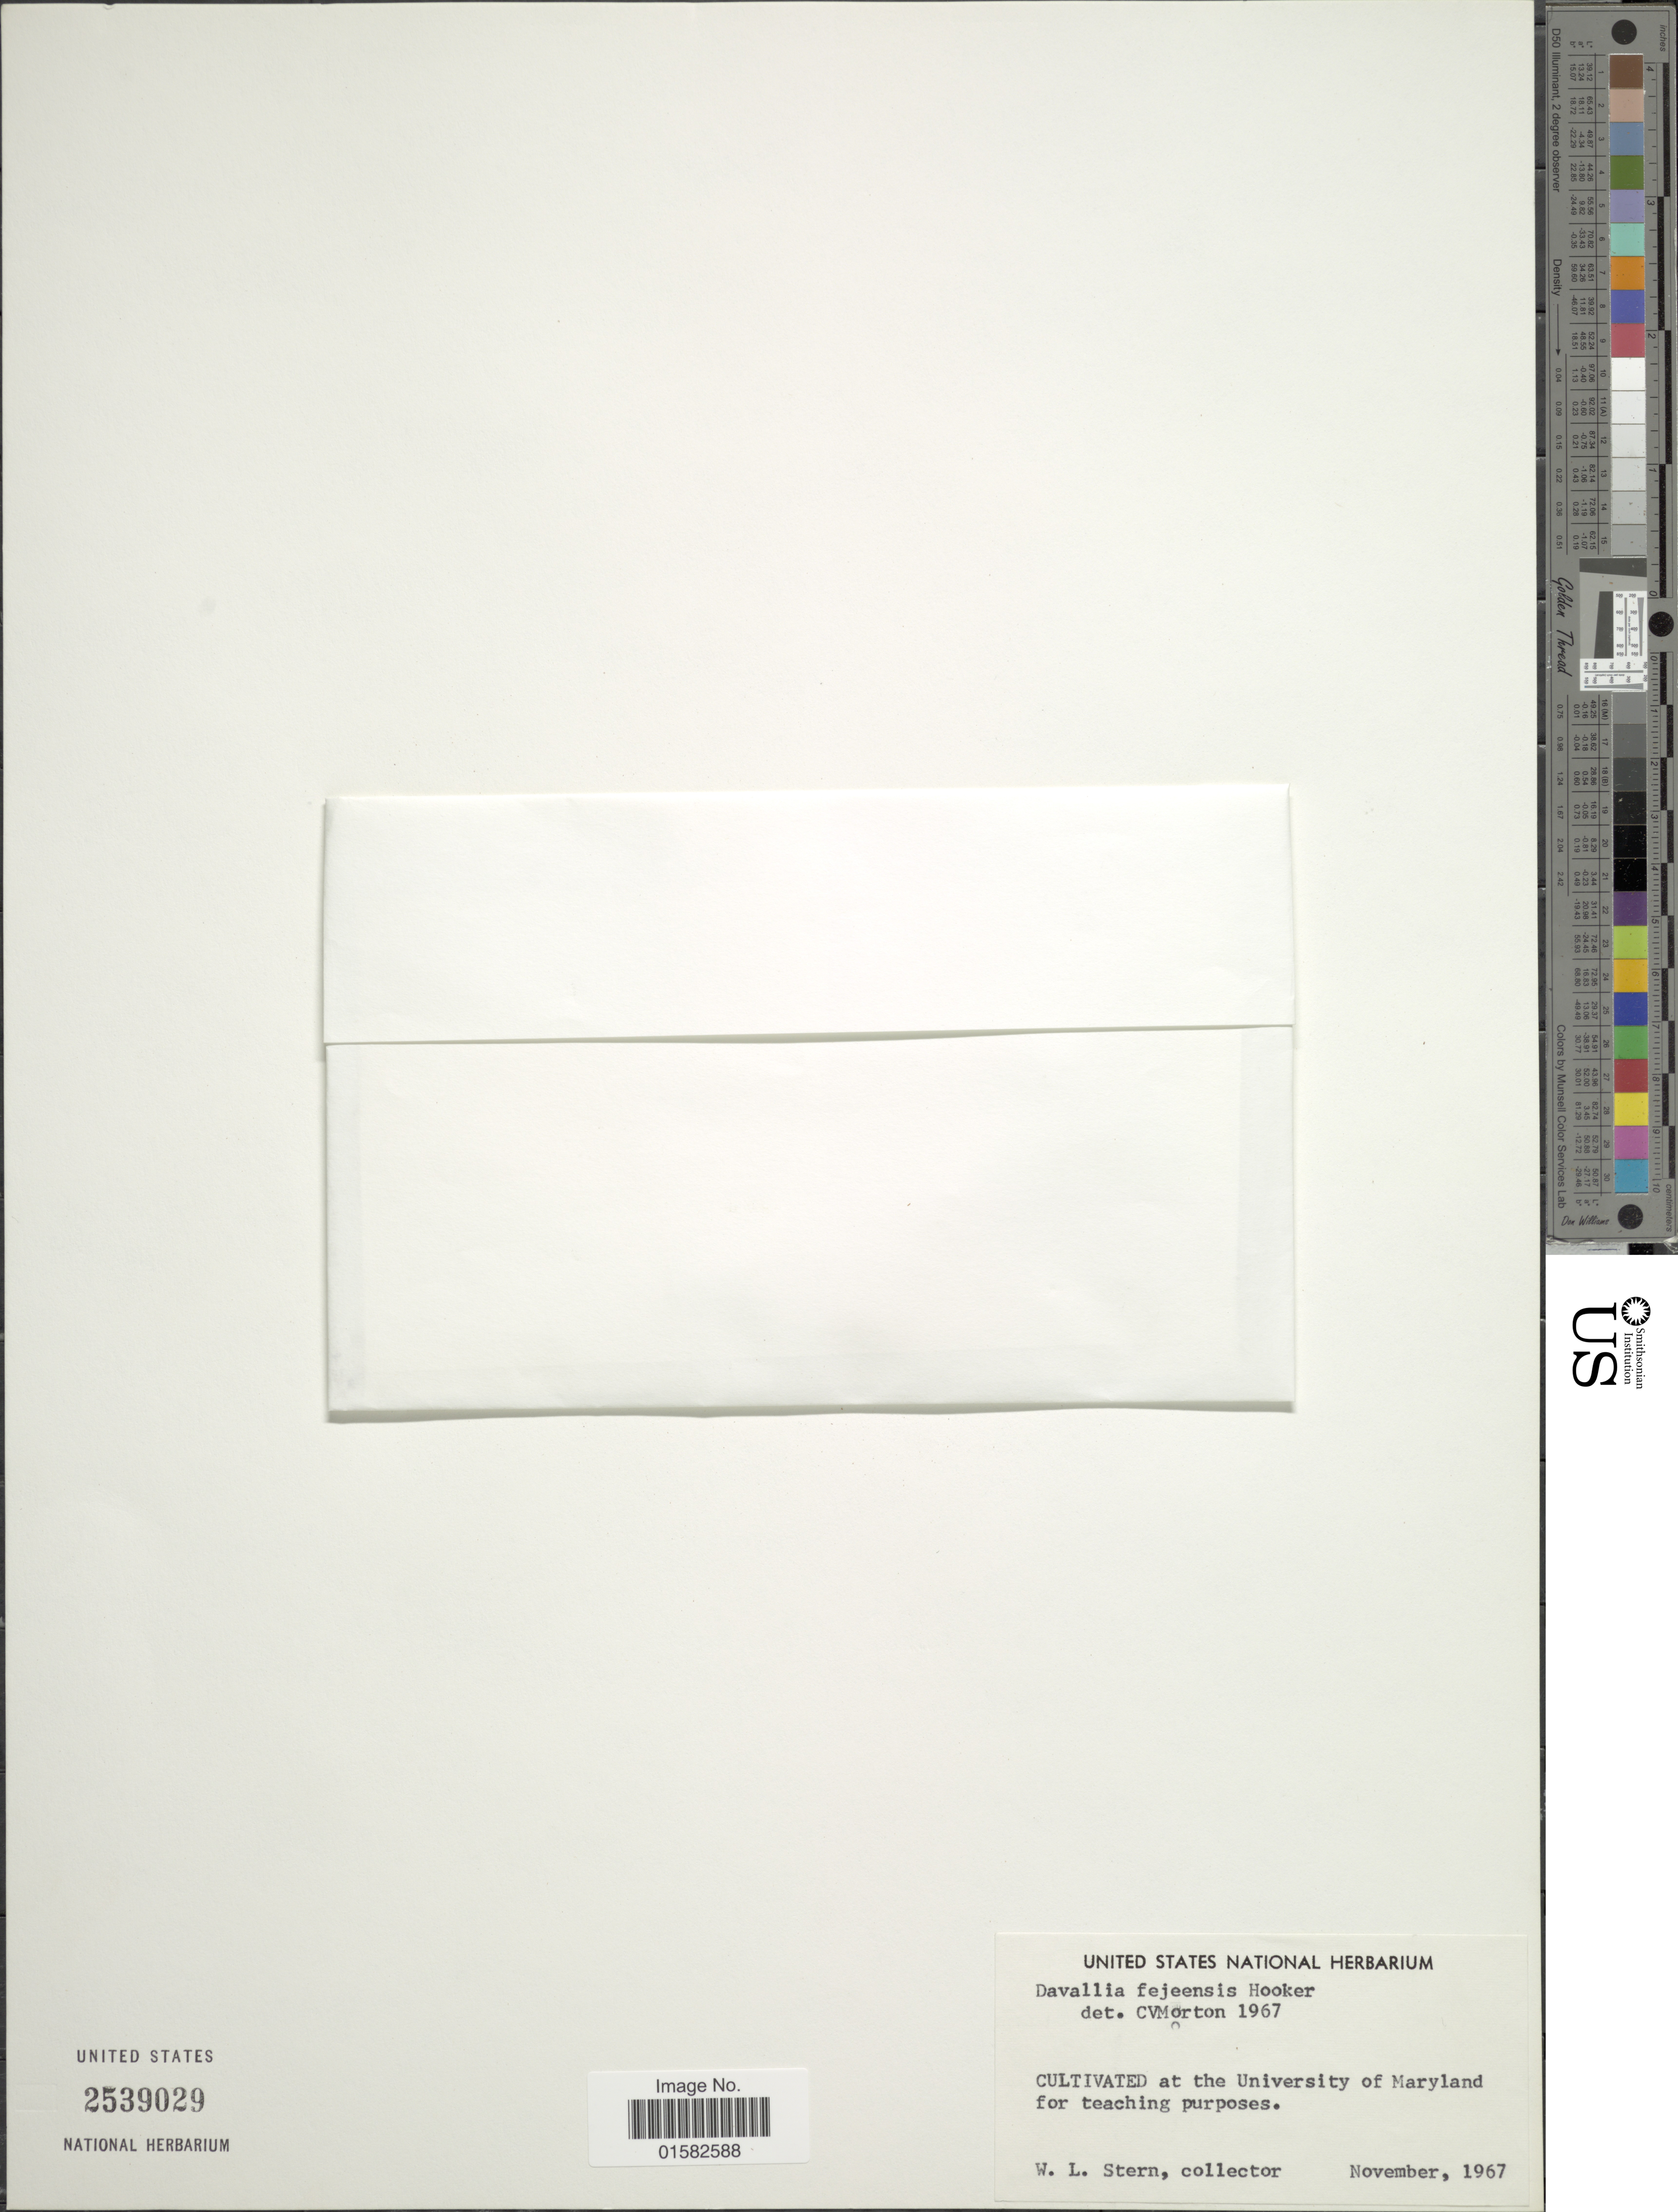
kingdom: Plantae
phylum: Tracheophyta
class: Polypodiopsida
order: Polypodiales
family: Davalliaceae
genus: Davallia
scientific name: Davallia fejeensis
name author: Hook.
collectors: W. L. Stern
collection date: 1967-11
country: United States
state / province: Maryland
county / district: Prince George's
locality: At the University of Maryland for teaching purposes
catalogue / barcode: US 2539029